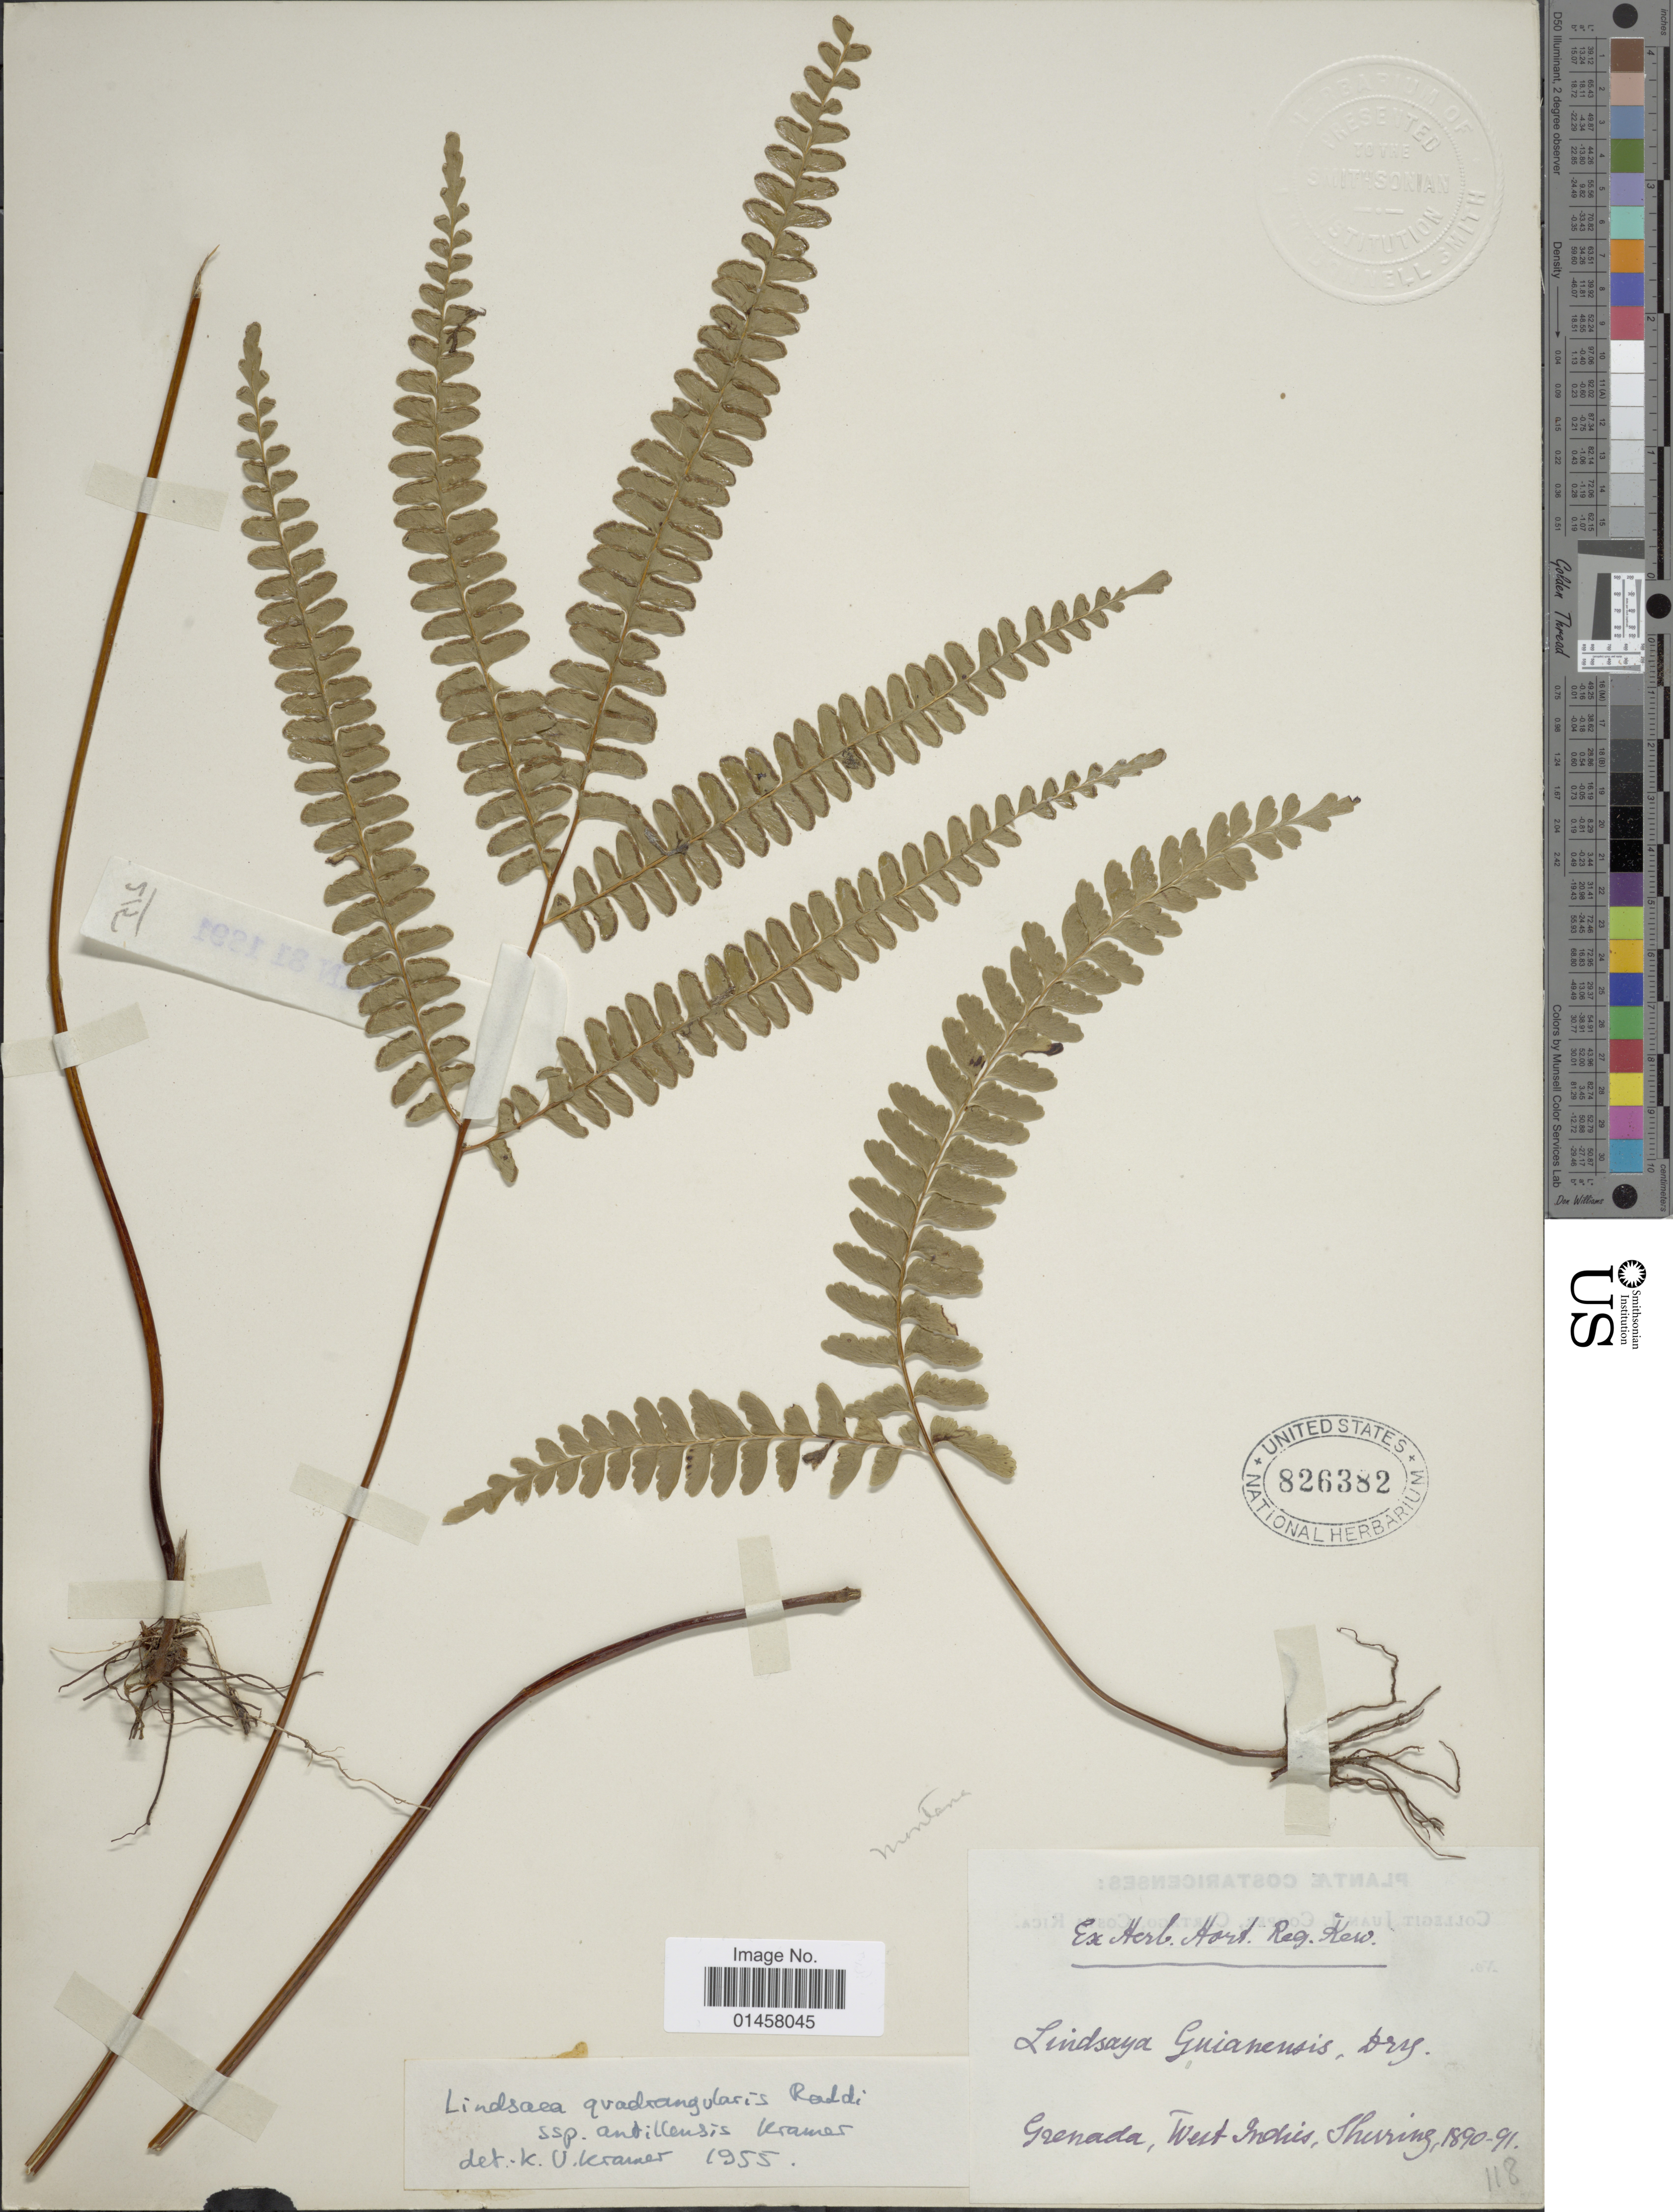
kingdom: Plantae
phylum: Tracheophyta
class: Polypodiopsida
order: Polypodiales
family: Lindsaeaceae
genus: Lindsaea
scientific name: Lindsaea quadrangularis subsp. antillensis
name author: K.U. Kramer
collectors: Sherring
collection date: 1890/1891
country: Grenada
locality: Grenada, West Indies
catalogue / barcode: US 826382